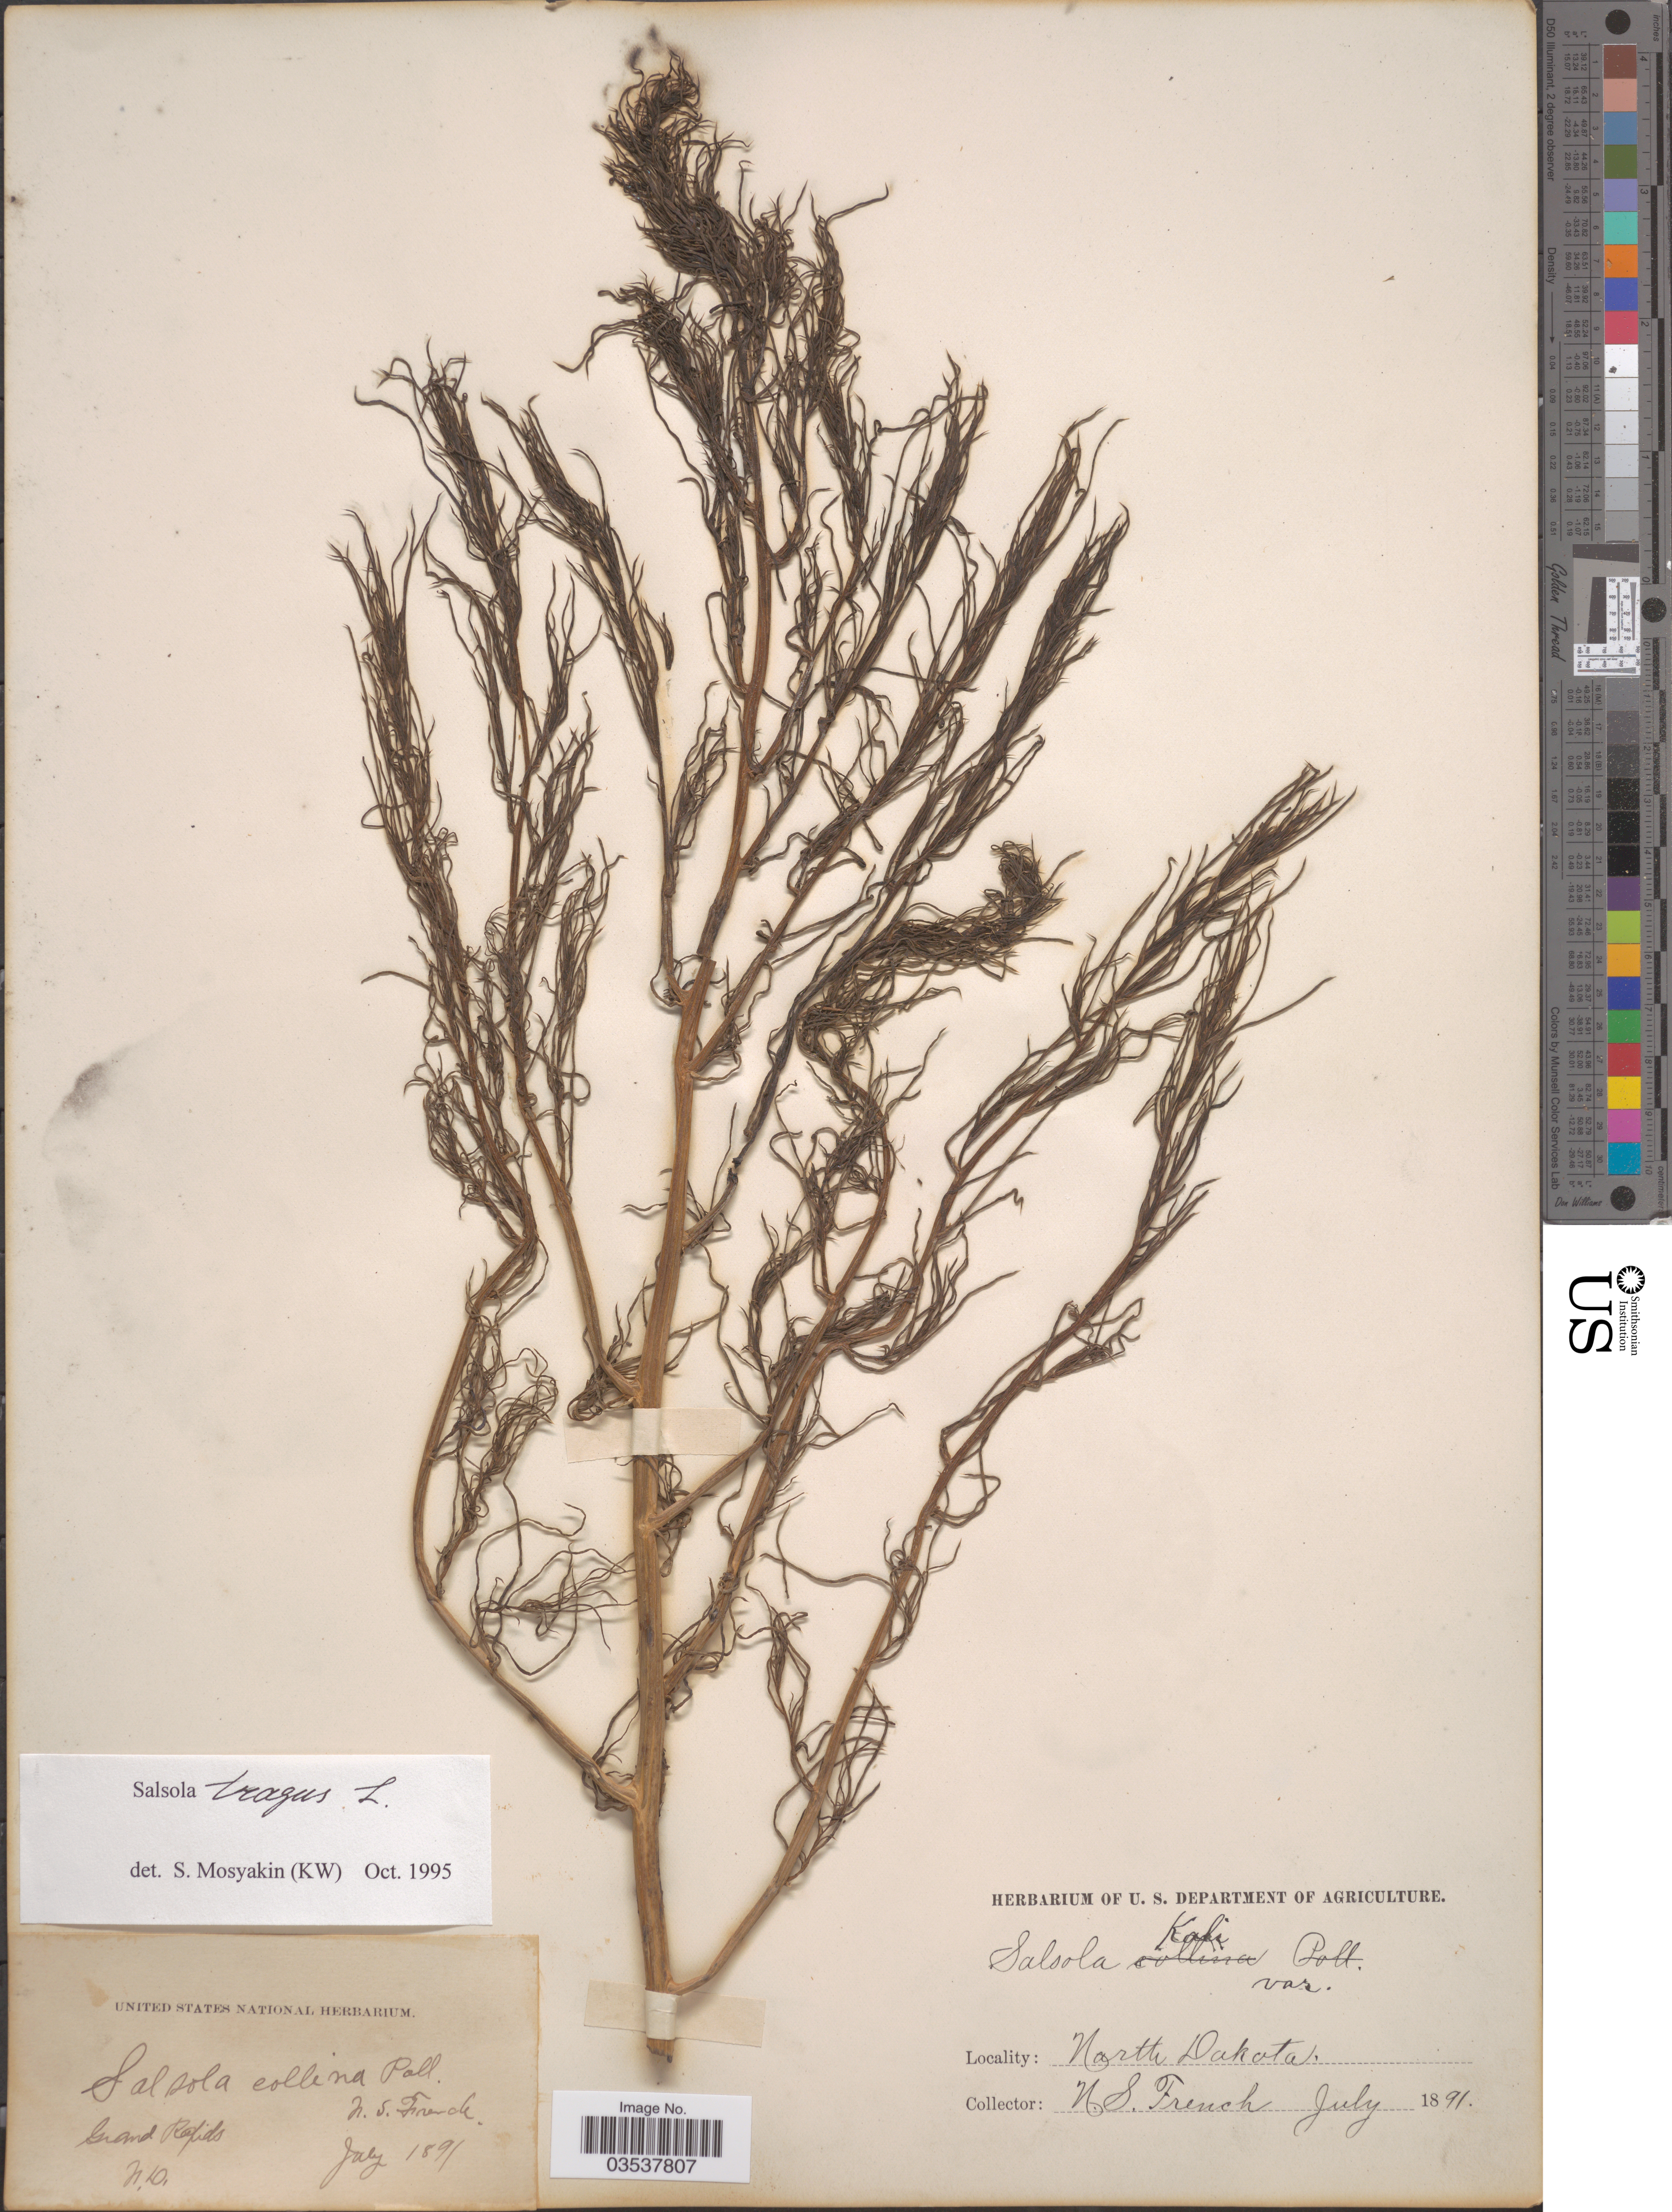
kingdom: Plantae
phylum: Tracheophyta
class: Magnoliopsida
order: Caryophyllales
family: Amaranthaceae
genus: Salsola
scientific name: Salsola pestifer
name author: A. Nelson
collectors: N. French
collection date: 1891-07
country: United States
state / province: North Dakota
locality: Grand Rapids.